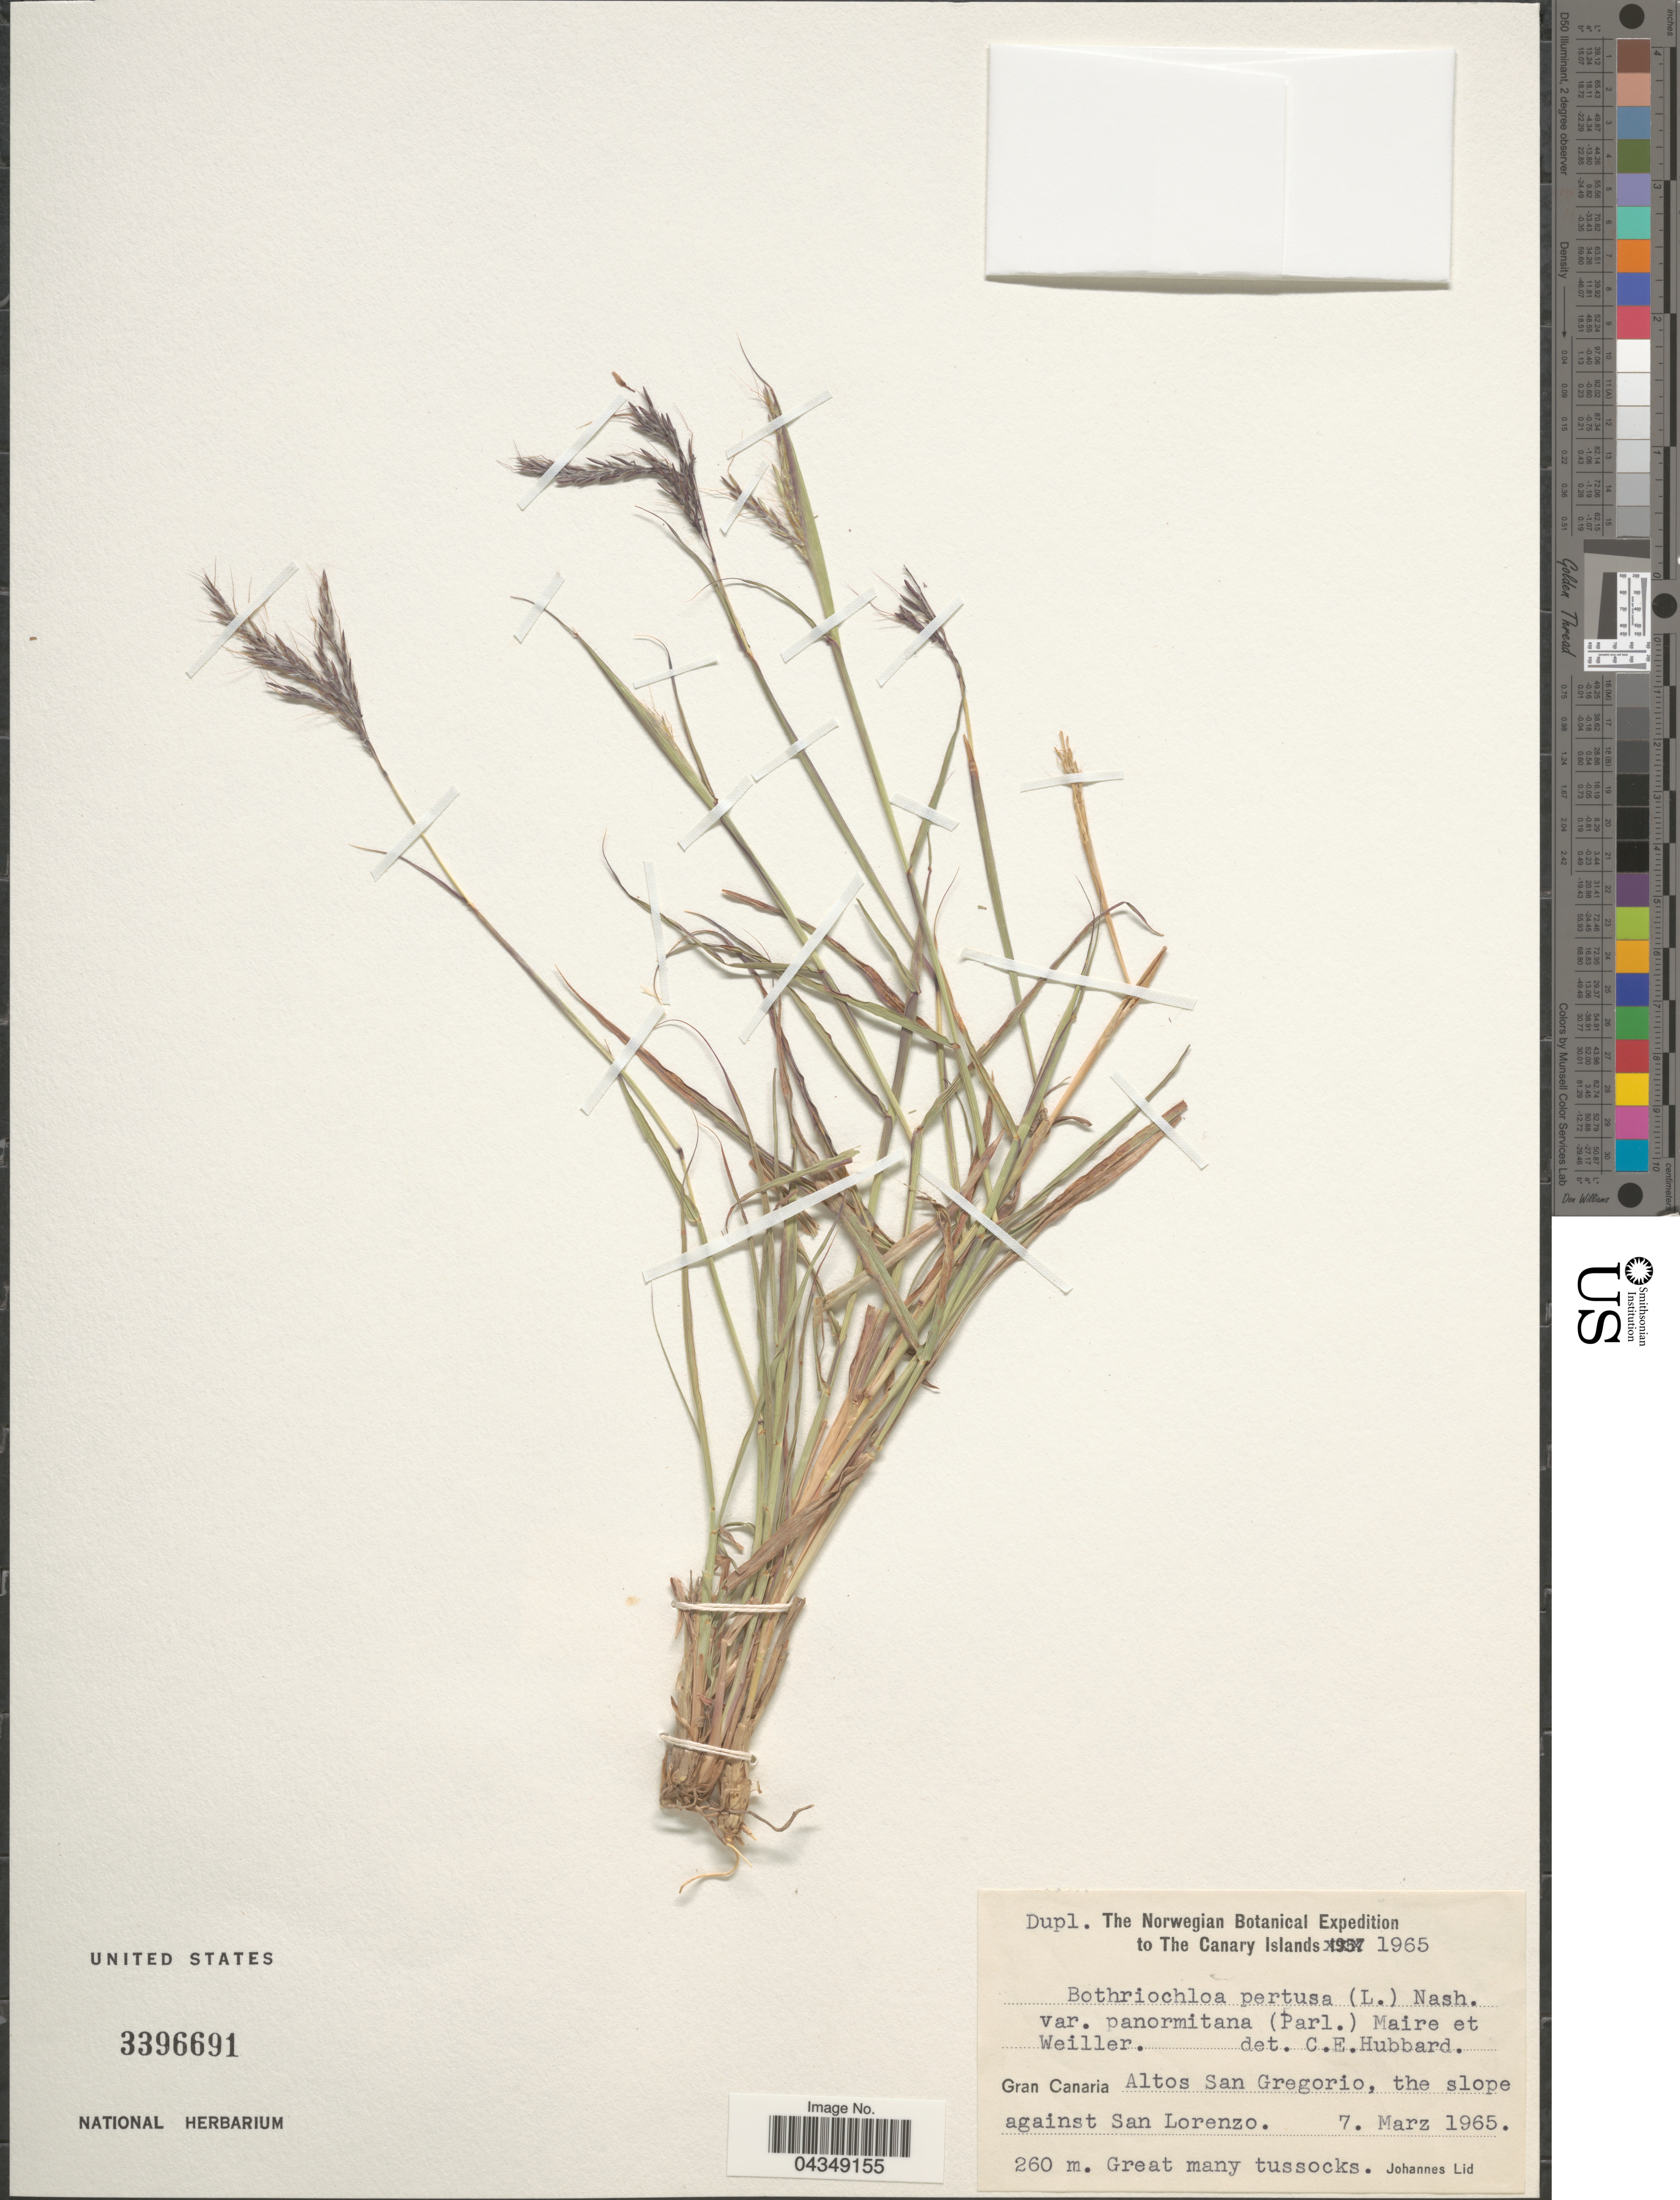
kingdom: Plantae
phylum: Tracheophyta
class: Liliopsida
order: Poales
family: Poaceae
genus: Bothriochloa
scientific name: Bothriochloa pertusa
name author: (L.) A. Camus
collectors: J. Lid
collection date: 1965-03-07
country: Spain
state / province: Canarias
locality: The Norwegian Botanical Expedition to the Canary Islands 1965. Gran Canaria. Altos San Gregorio, the slope against San Lorenzo.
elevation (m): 260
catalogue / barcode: US 3396691